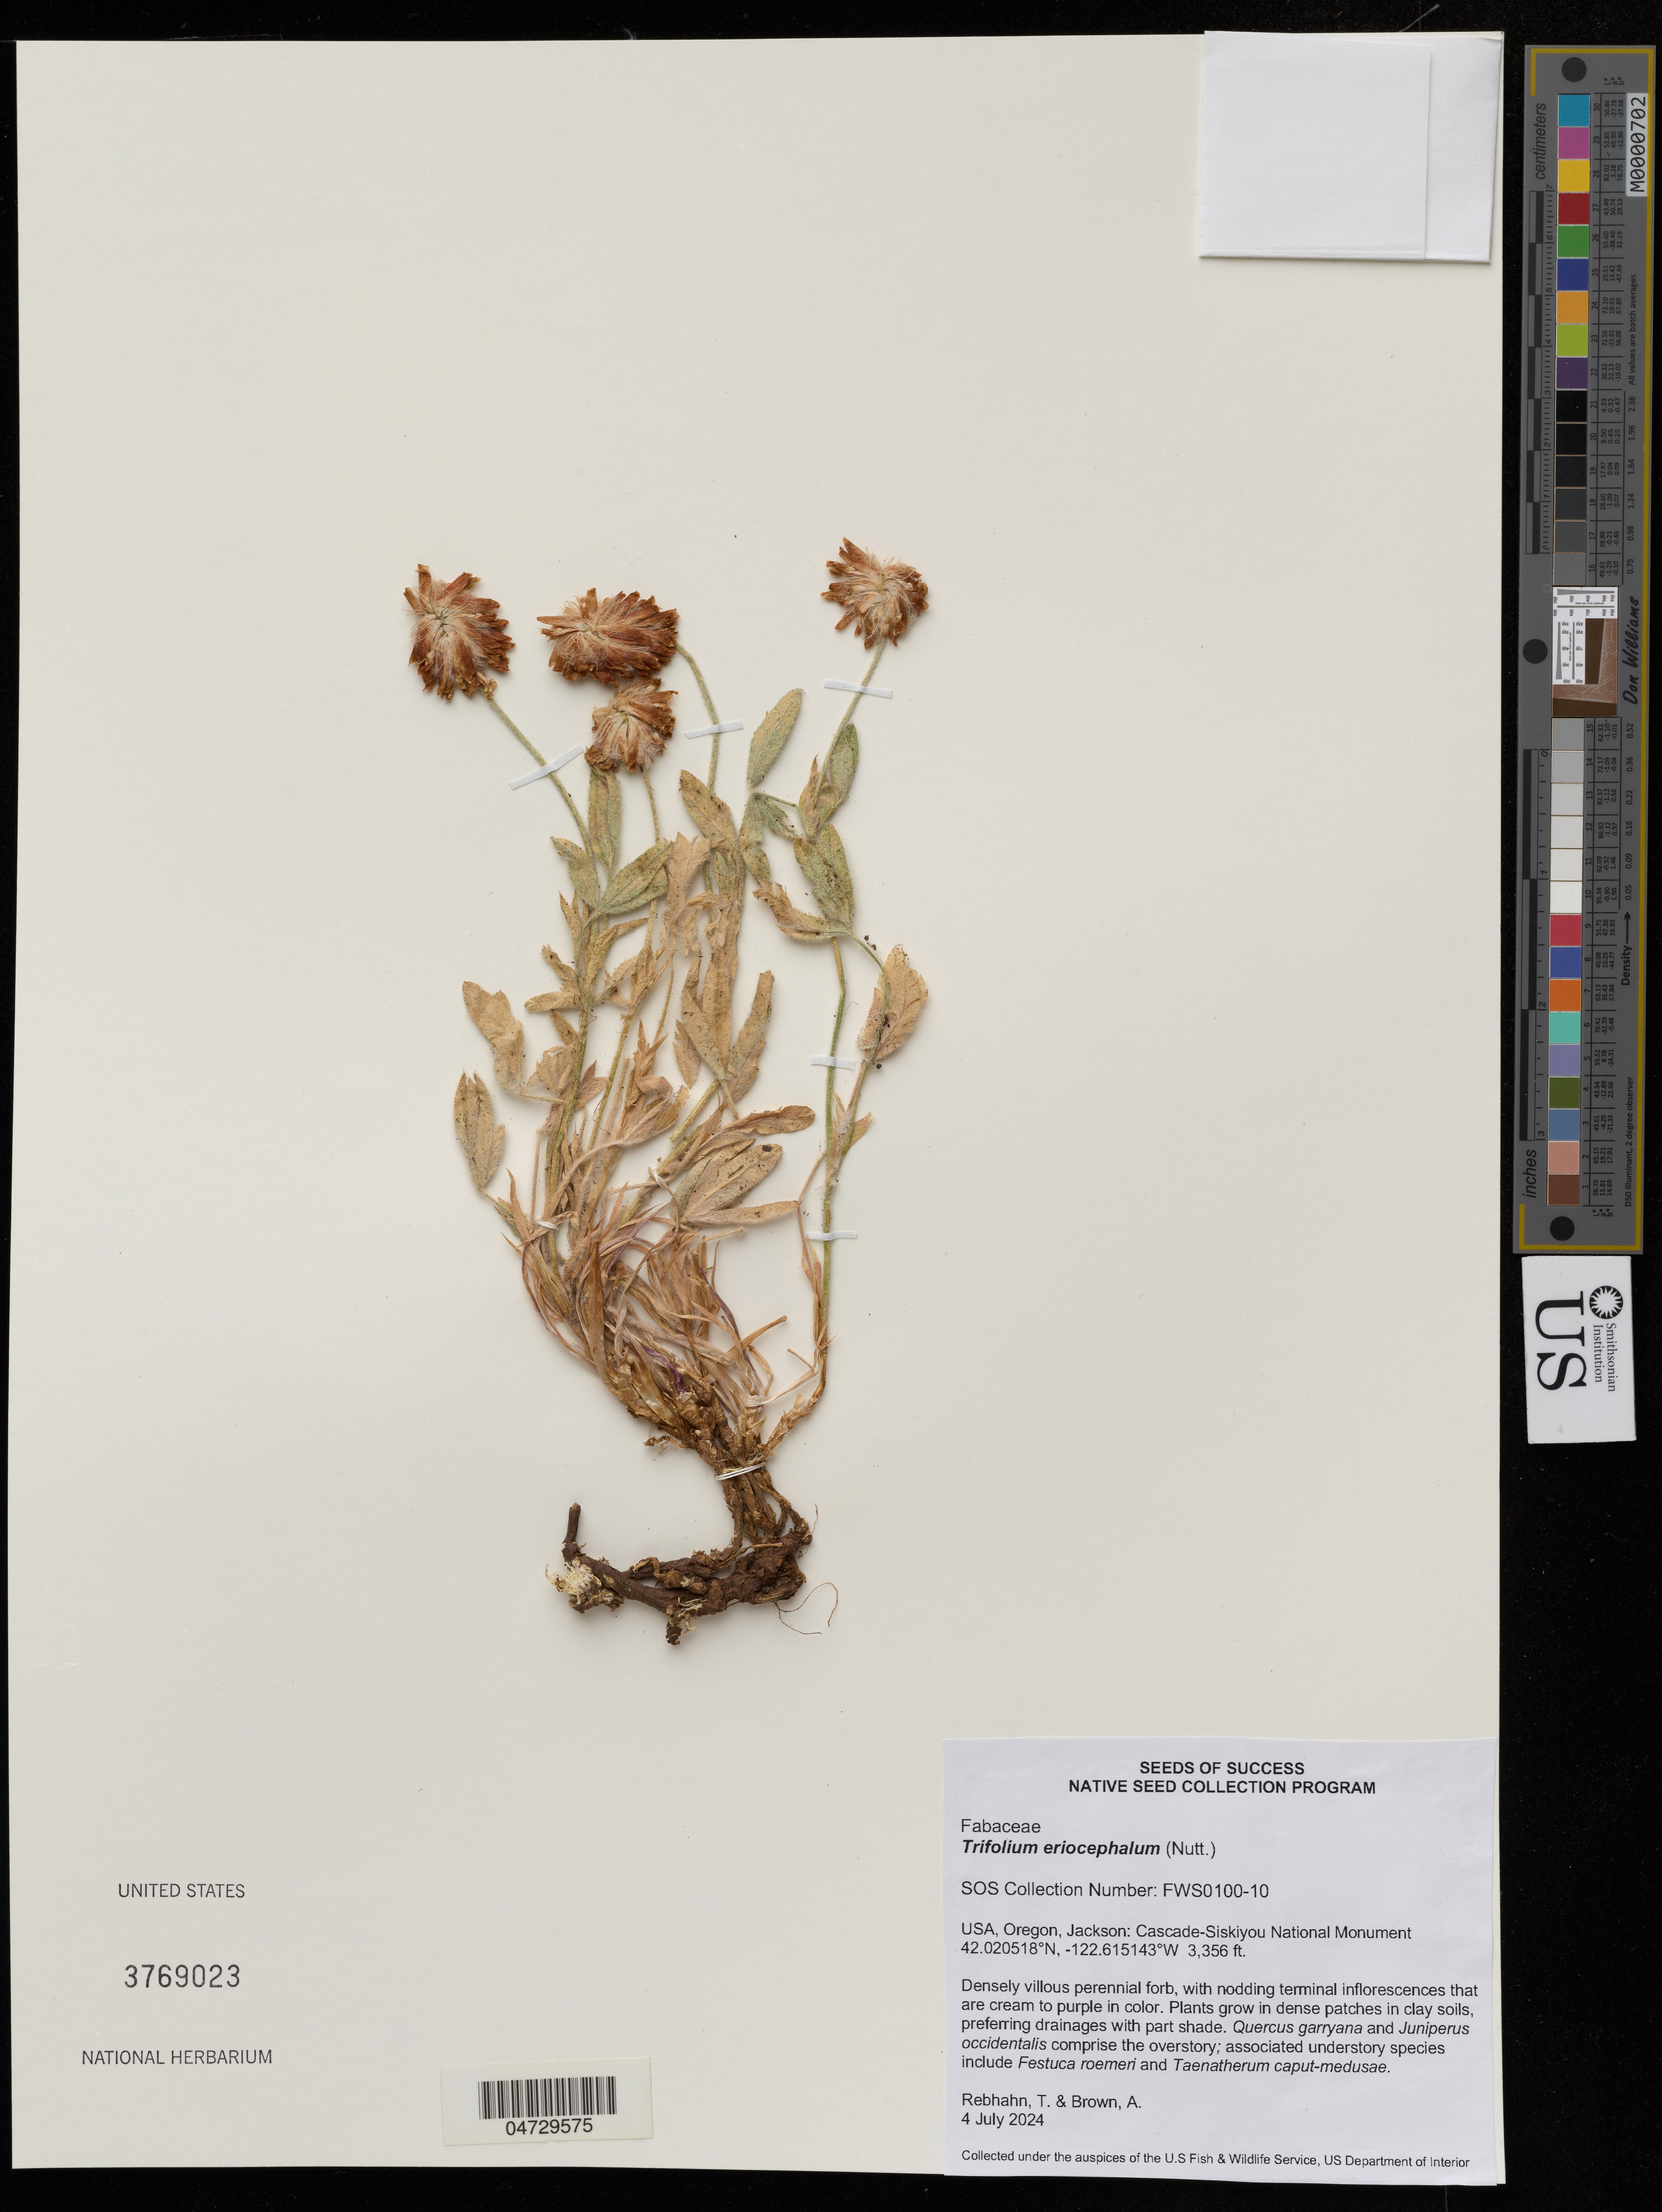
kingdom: Plantae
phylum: Tracheophyta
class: Magnoliopsida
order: Fabales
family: Fabaceae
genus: Trifolium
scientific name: Trifolium eriocephalum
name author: Nutt.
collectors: T. Rebhahn & A. Brown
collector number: FWS0100-10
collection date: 2024-07-04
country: United States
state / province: Oregon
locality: Jackson: Cascade-Siskiyou National Monument.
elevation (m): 1023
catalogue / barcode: US 3769023